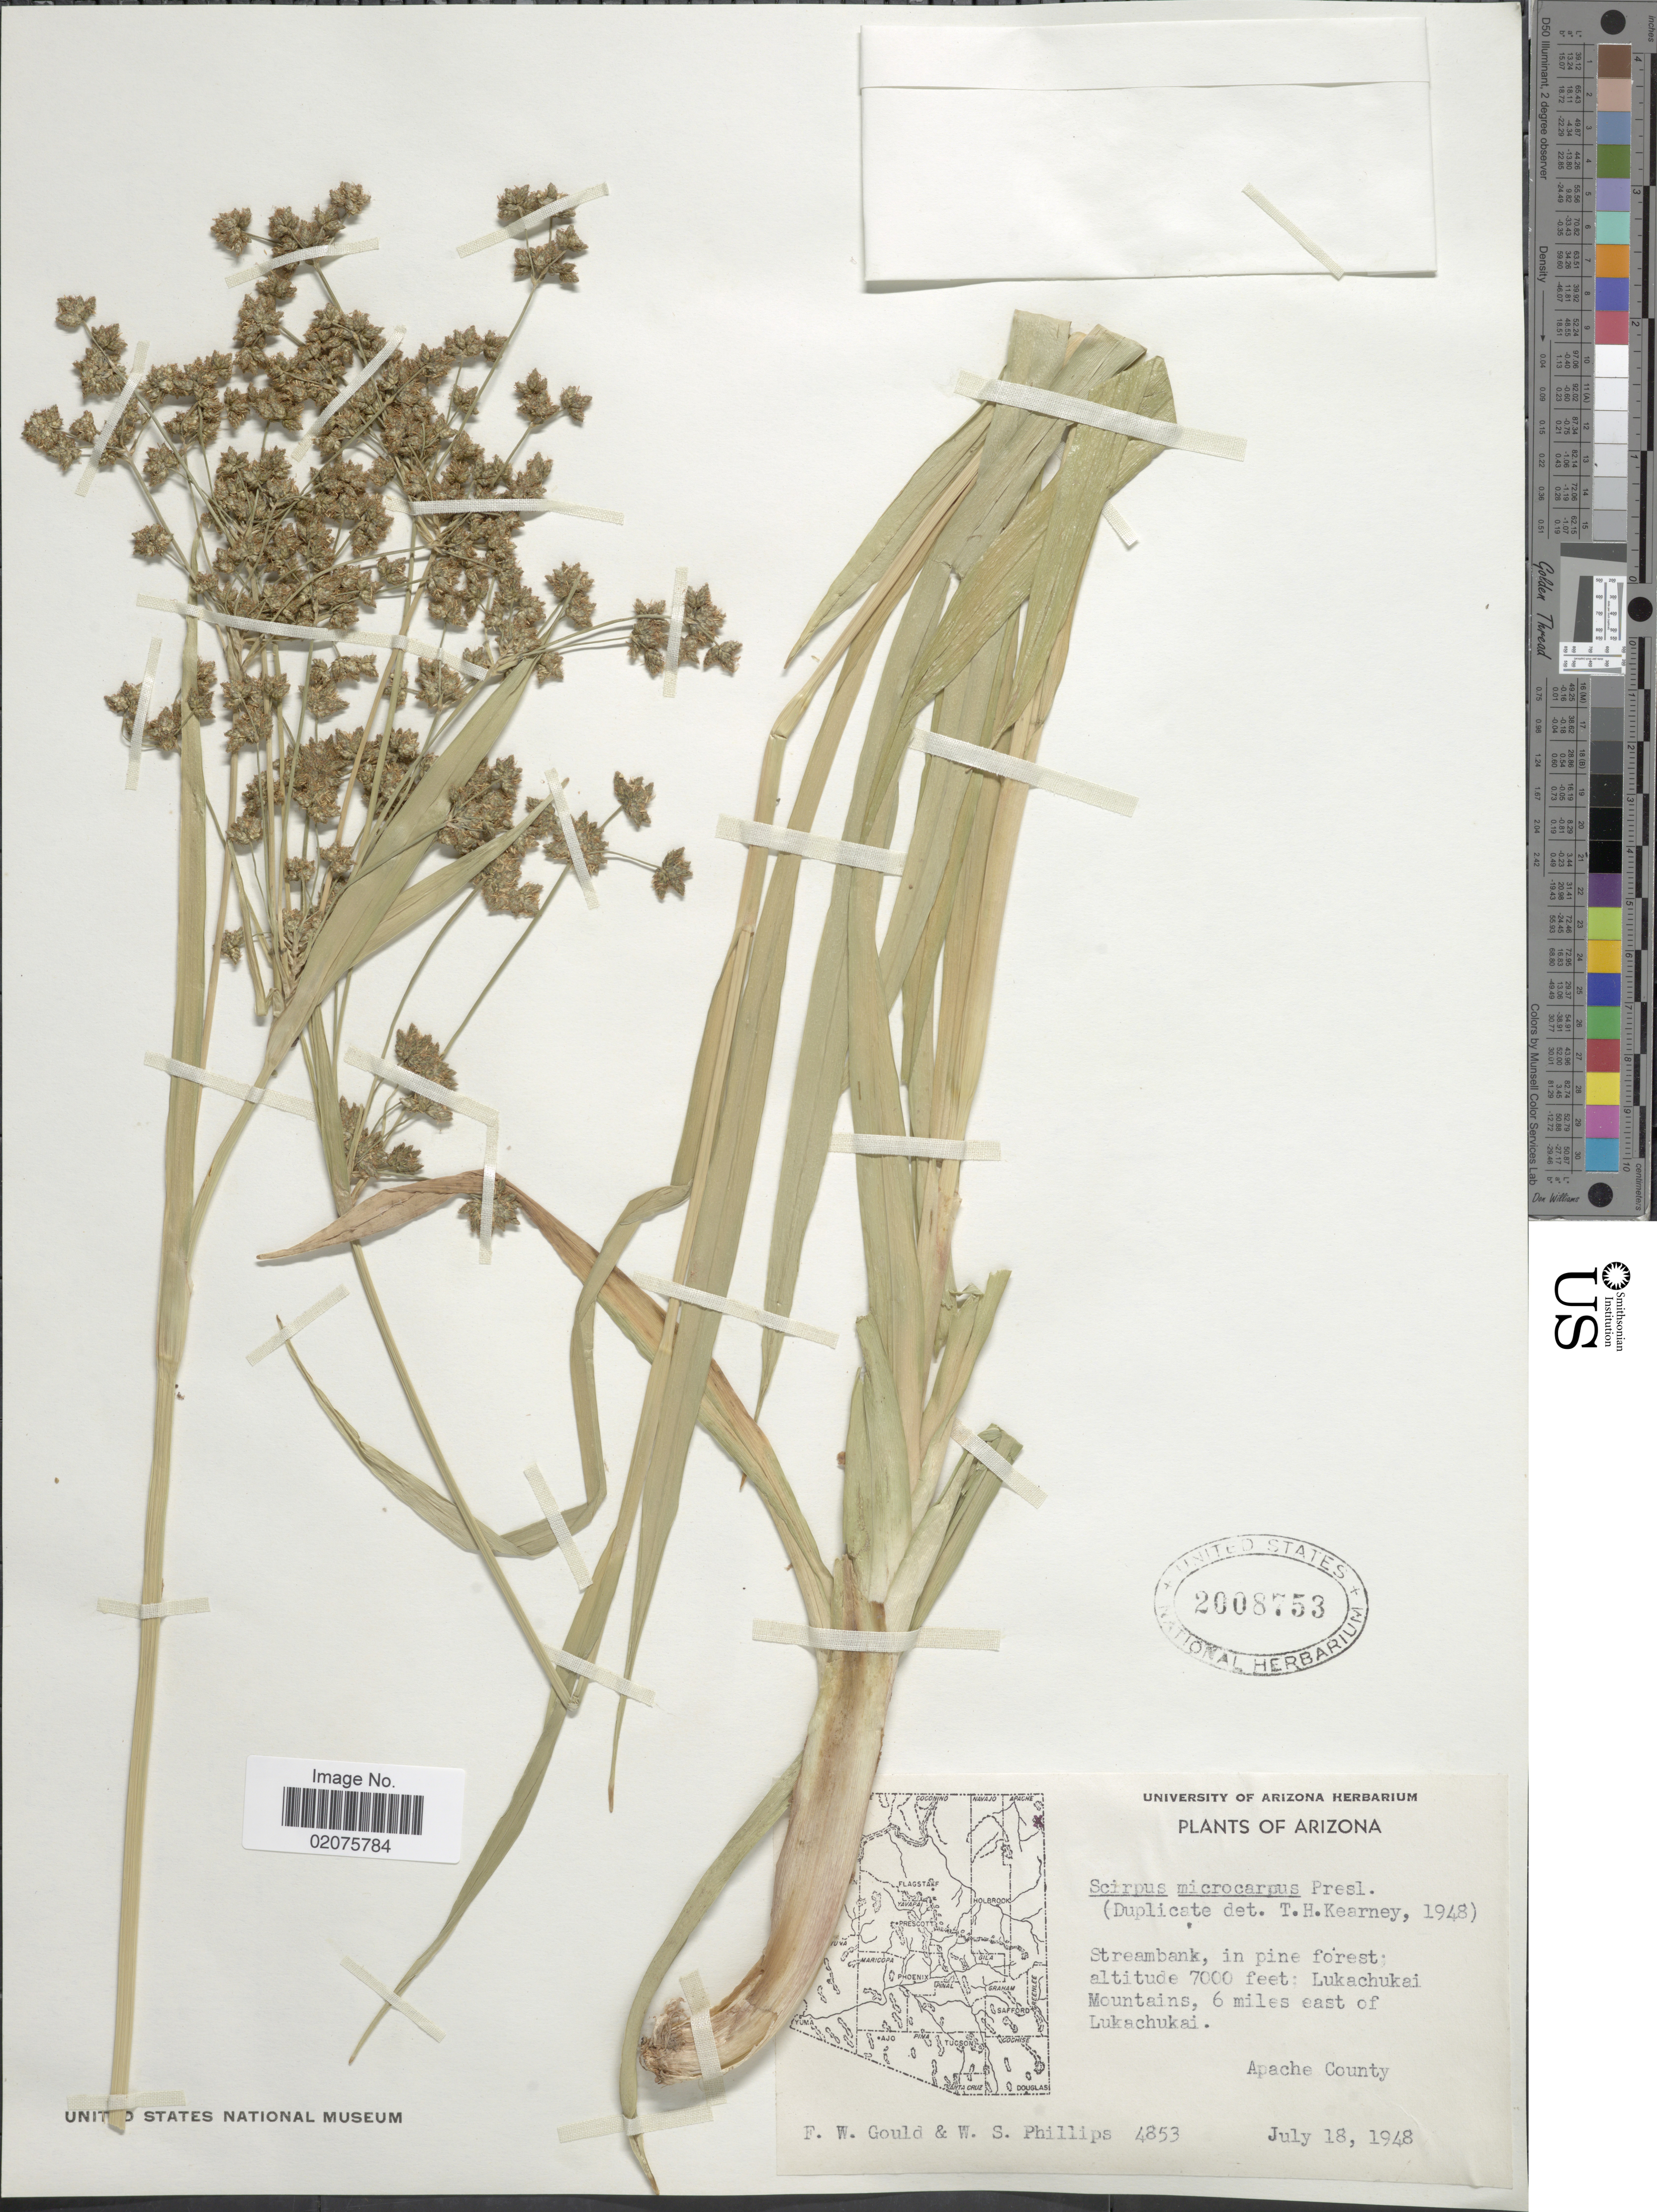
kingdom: Plantae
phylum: Tracheophyta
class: Liliopsida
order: Poales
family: Cyperaceae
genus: Scirpus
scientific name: Scirpus microcarpus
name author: J. Presl & C. Presl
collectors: F. W. Gould & W. S. Phillips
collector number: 4853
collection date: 1948-07-18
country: United States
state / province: Arizona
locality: Lukachukai Mountains, 6 miles east of Lukachukai. Apache County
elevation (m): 2134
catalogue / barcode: US 2008753